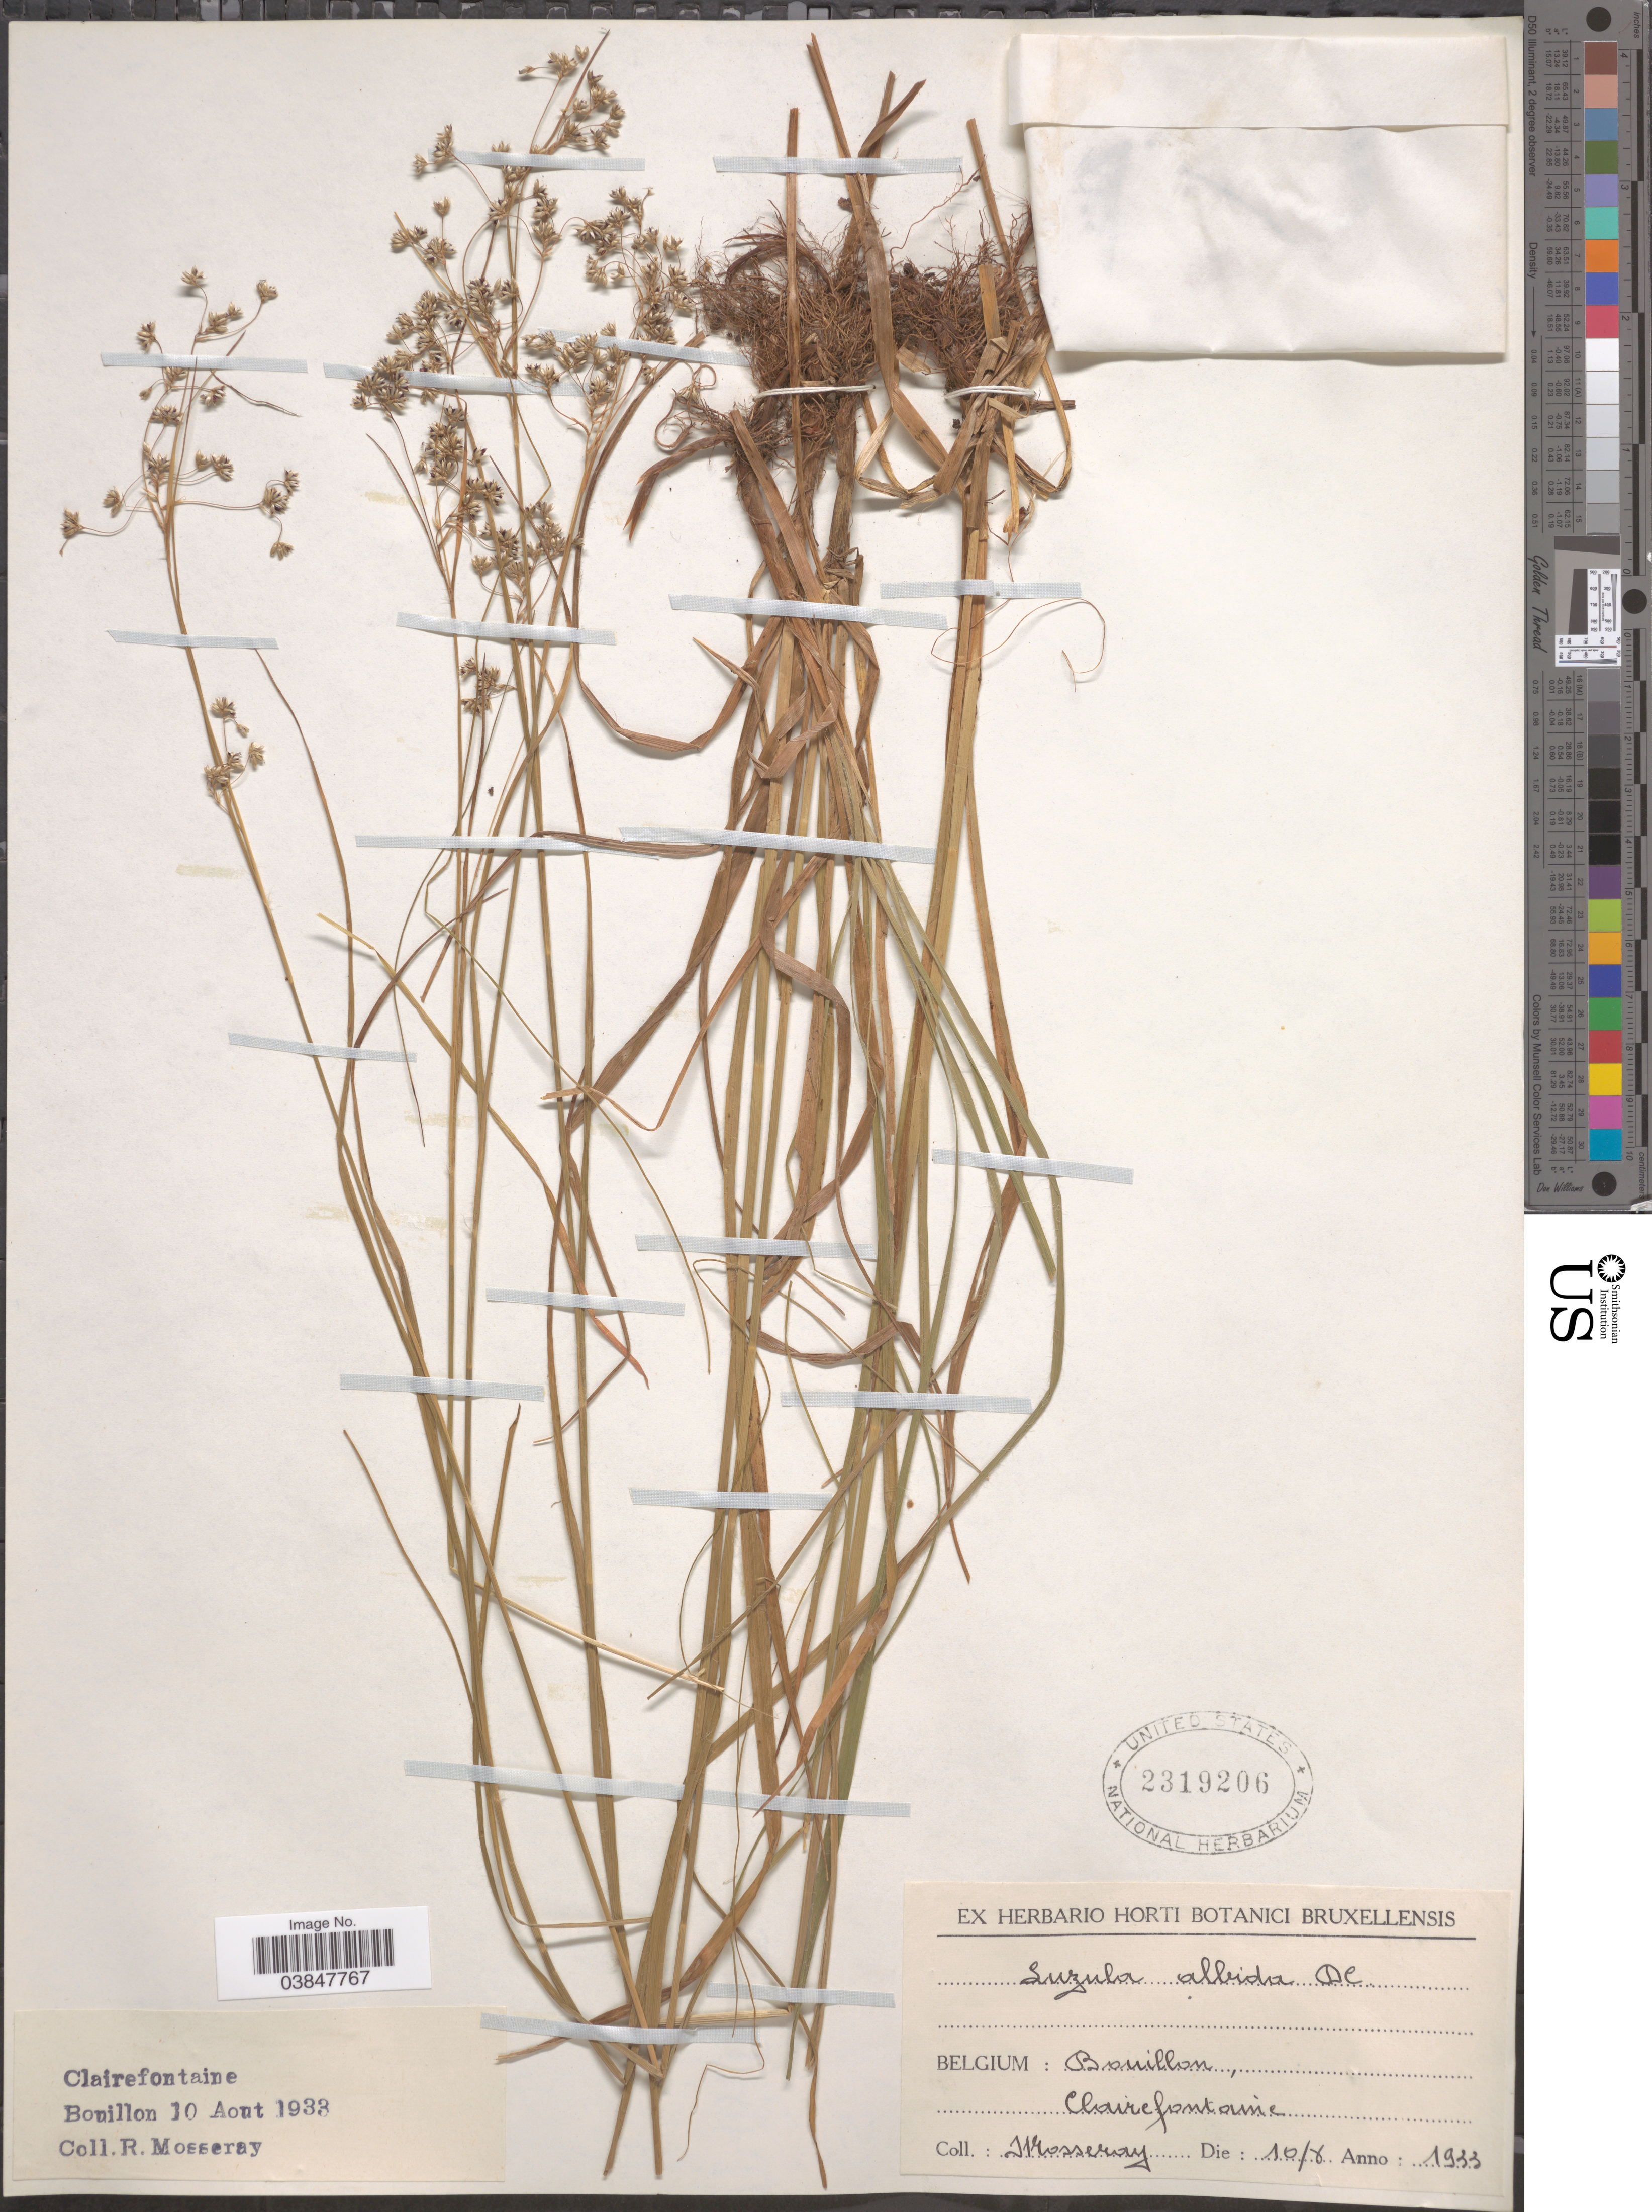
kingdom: Plantae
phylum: Tracheophyta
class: Liliopsida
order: Poales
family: Juncaceae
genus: Luzula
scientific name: Luzula albida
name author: (Hoffm.) DC.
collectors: R. Mosseray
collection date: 1933-08-10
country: Belgium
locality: Clairefontaine. Bonillon.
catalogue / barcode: US 2319206